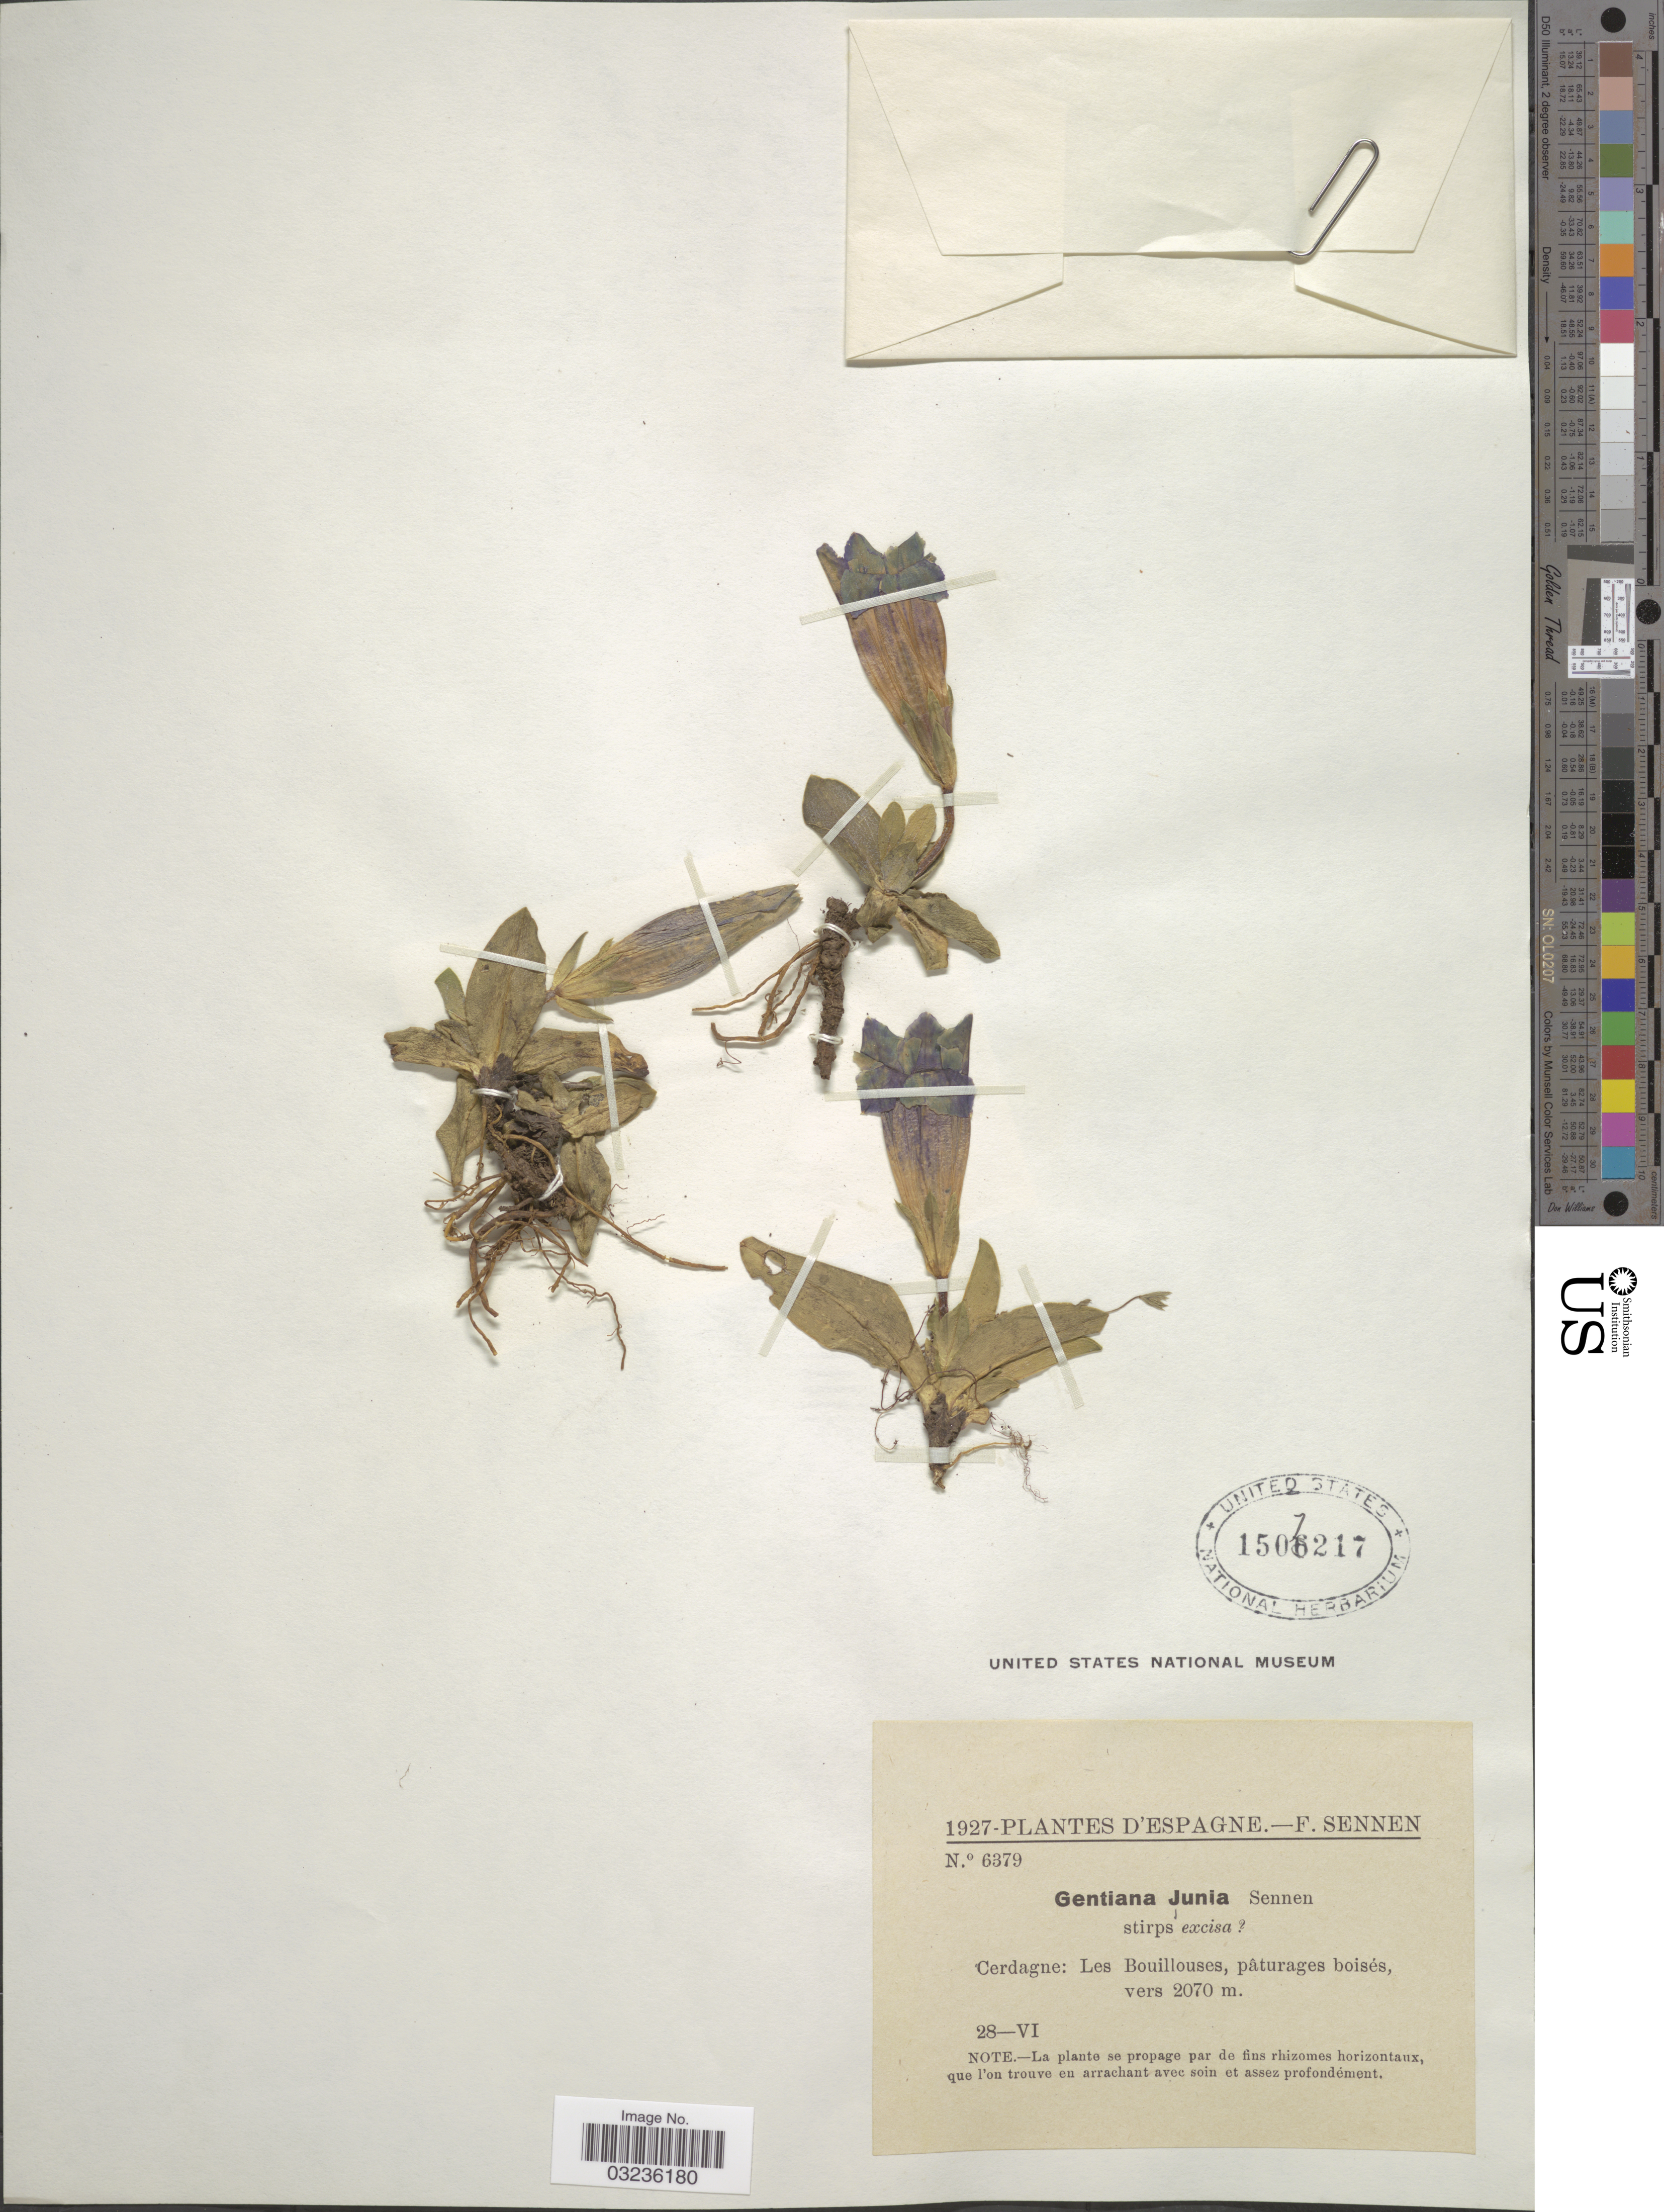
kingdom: Plantae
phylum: Tracheophyta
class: Magnoliopsida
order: Gentianales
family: Gentianaceae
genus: Gentiana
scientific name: Gentiana junia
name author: Sennen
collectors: E. Sennen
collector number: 6379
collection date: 1927-06-28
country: Spain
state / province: Islas Baleares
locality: Cerdagne: Les Bouillouses, pâturages boisés.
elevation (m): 2070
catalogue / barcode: US 1507217